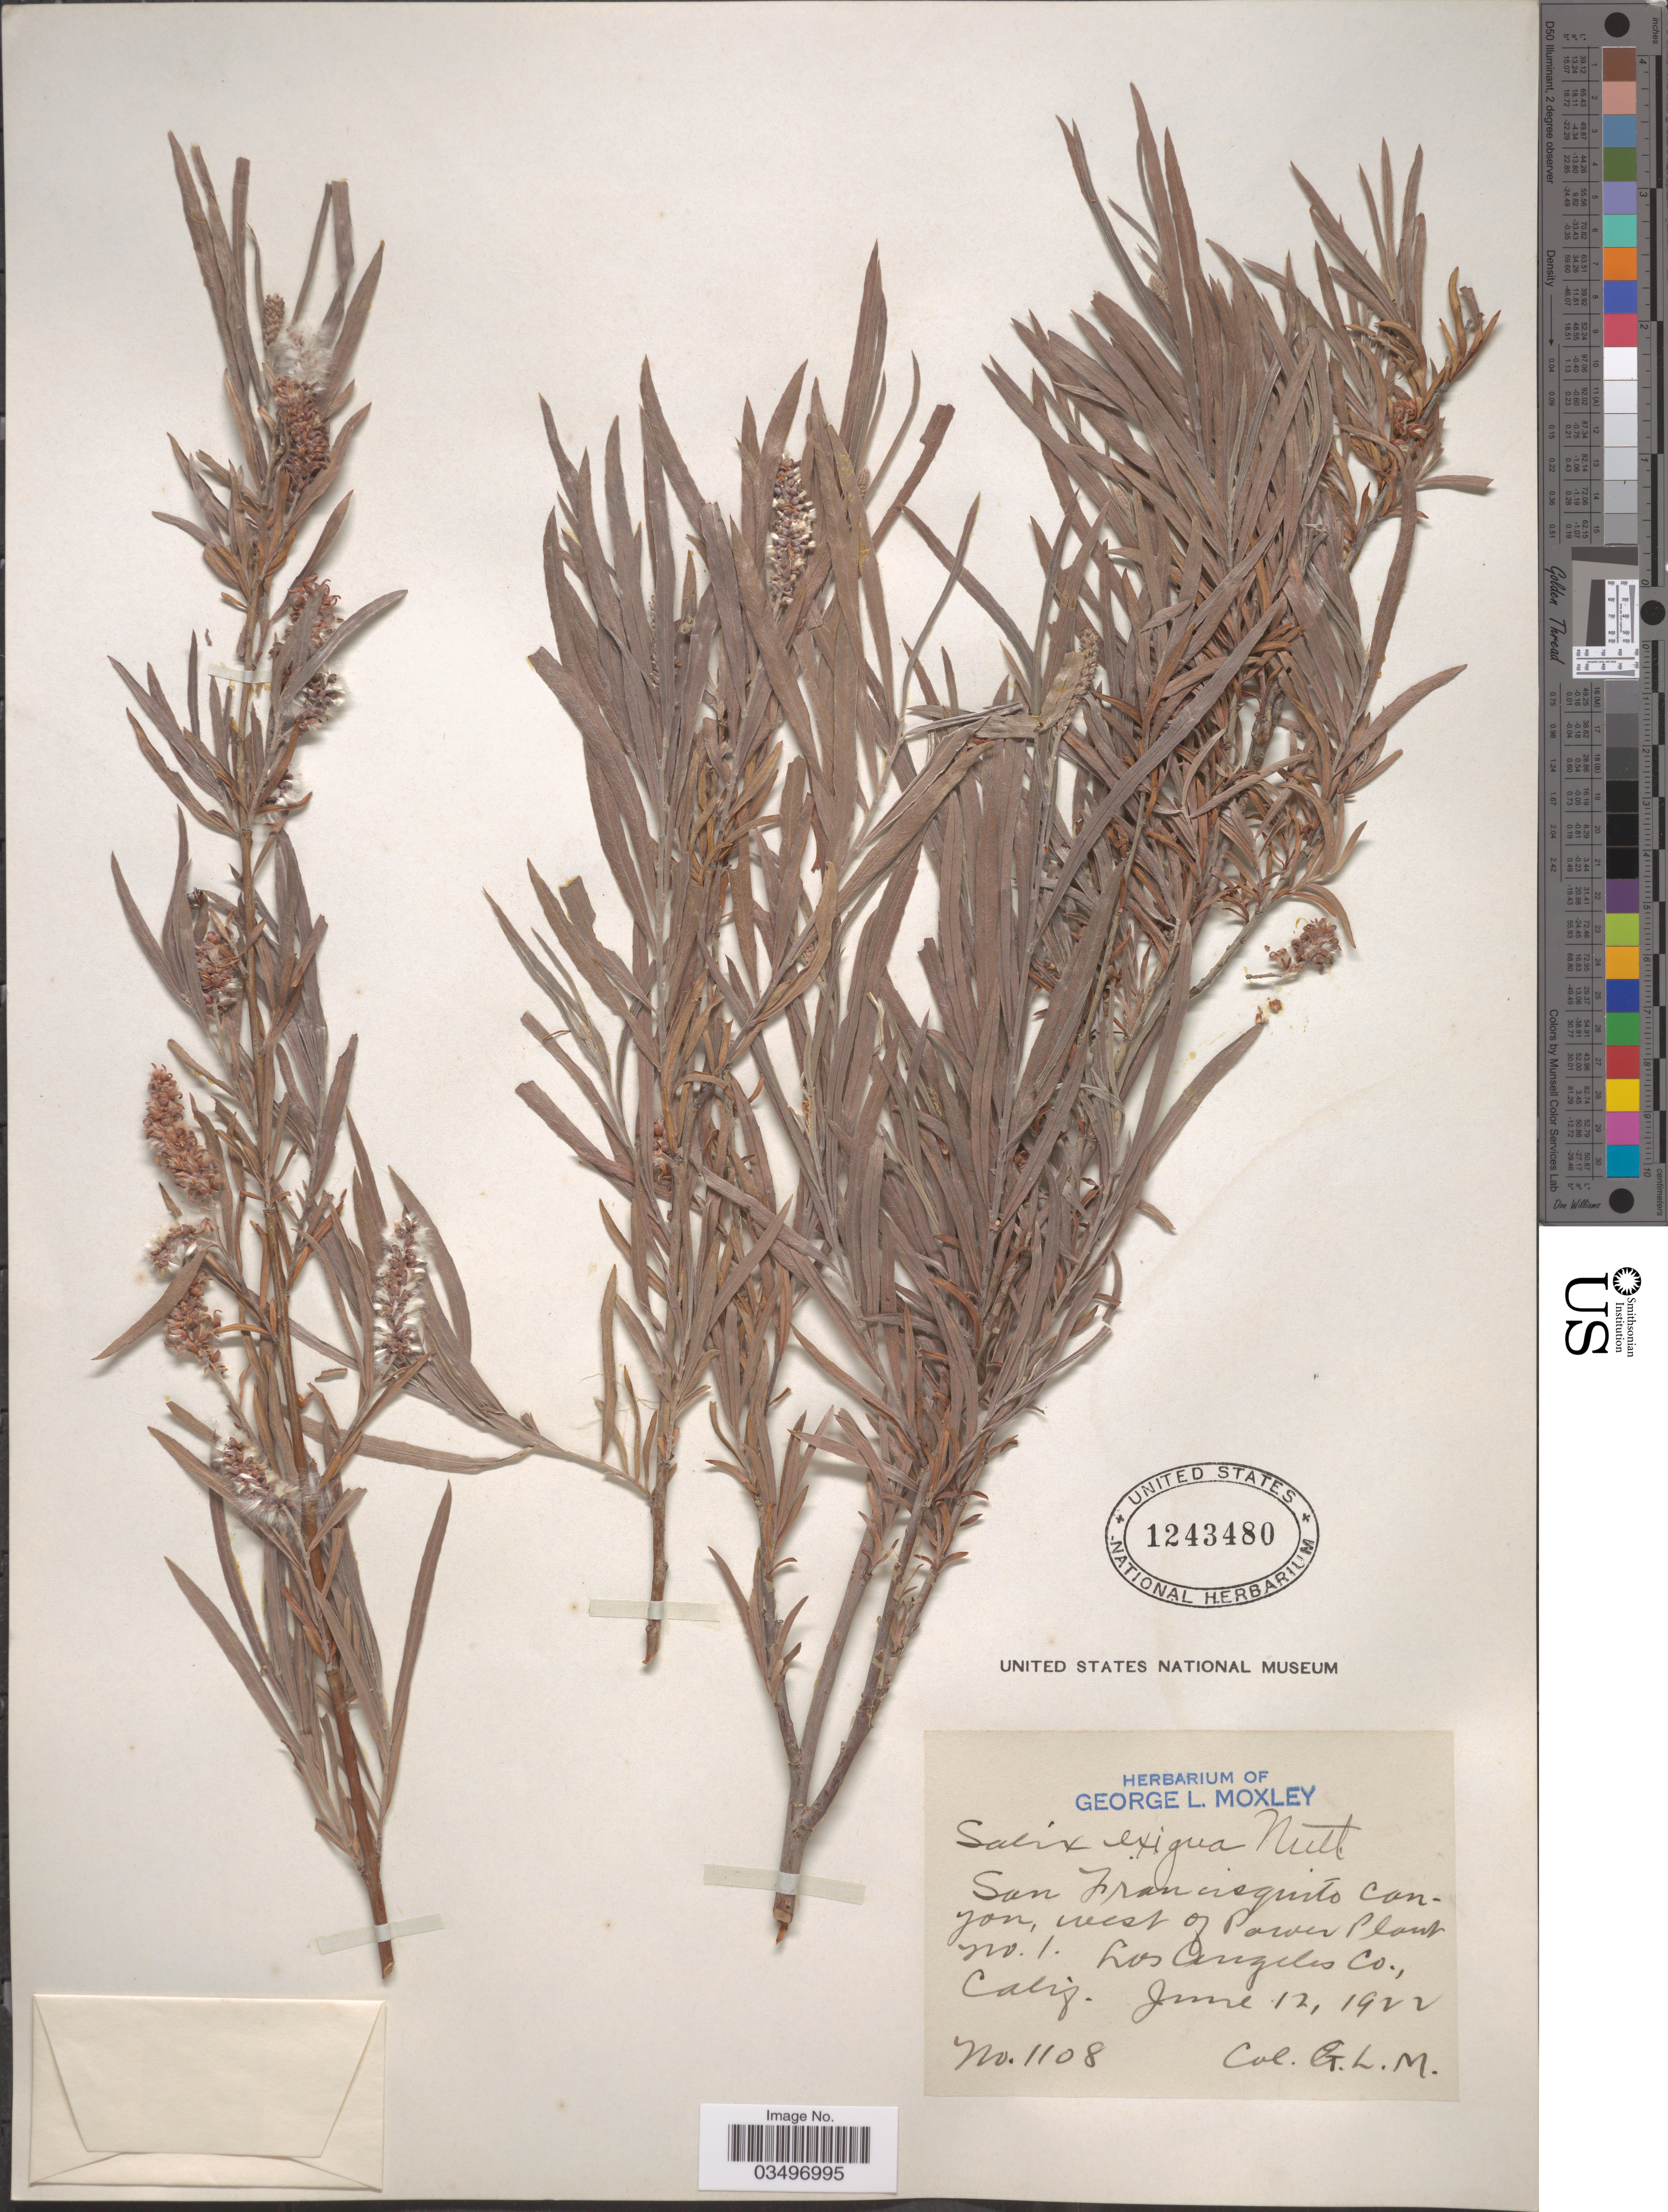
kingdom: Plantae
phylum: Tracheophyta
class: Magnoliopsida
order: Malpighiales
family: Salicaceae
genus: Salix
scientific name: Salix exigua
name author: Nutt.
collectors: G. L. Moxley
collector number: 1108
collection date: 1922-06-12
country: United States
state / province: California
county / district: Los Angeles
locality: San Francisquito Canyon west of Power Plant No. 1. Los Angeles Co.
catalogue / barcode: US 1243480